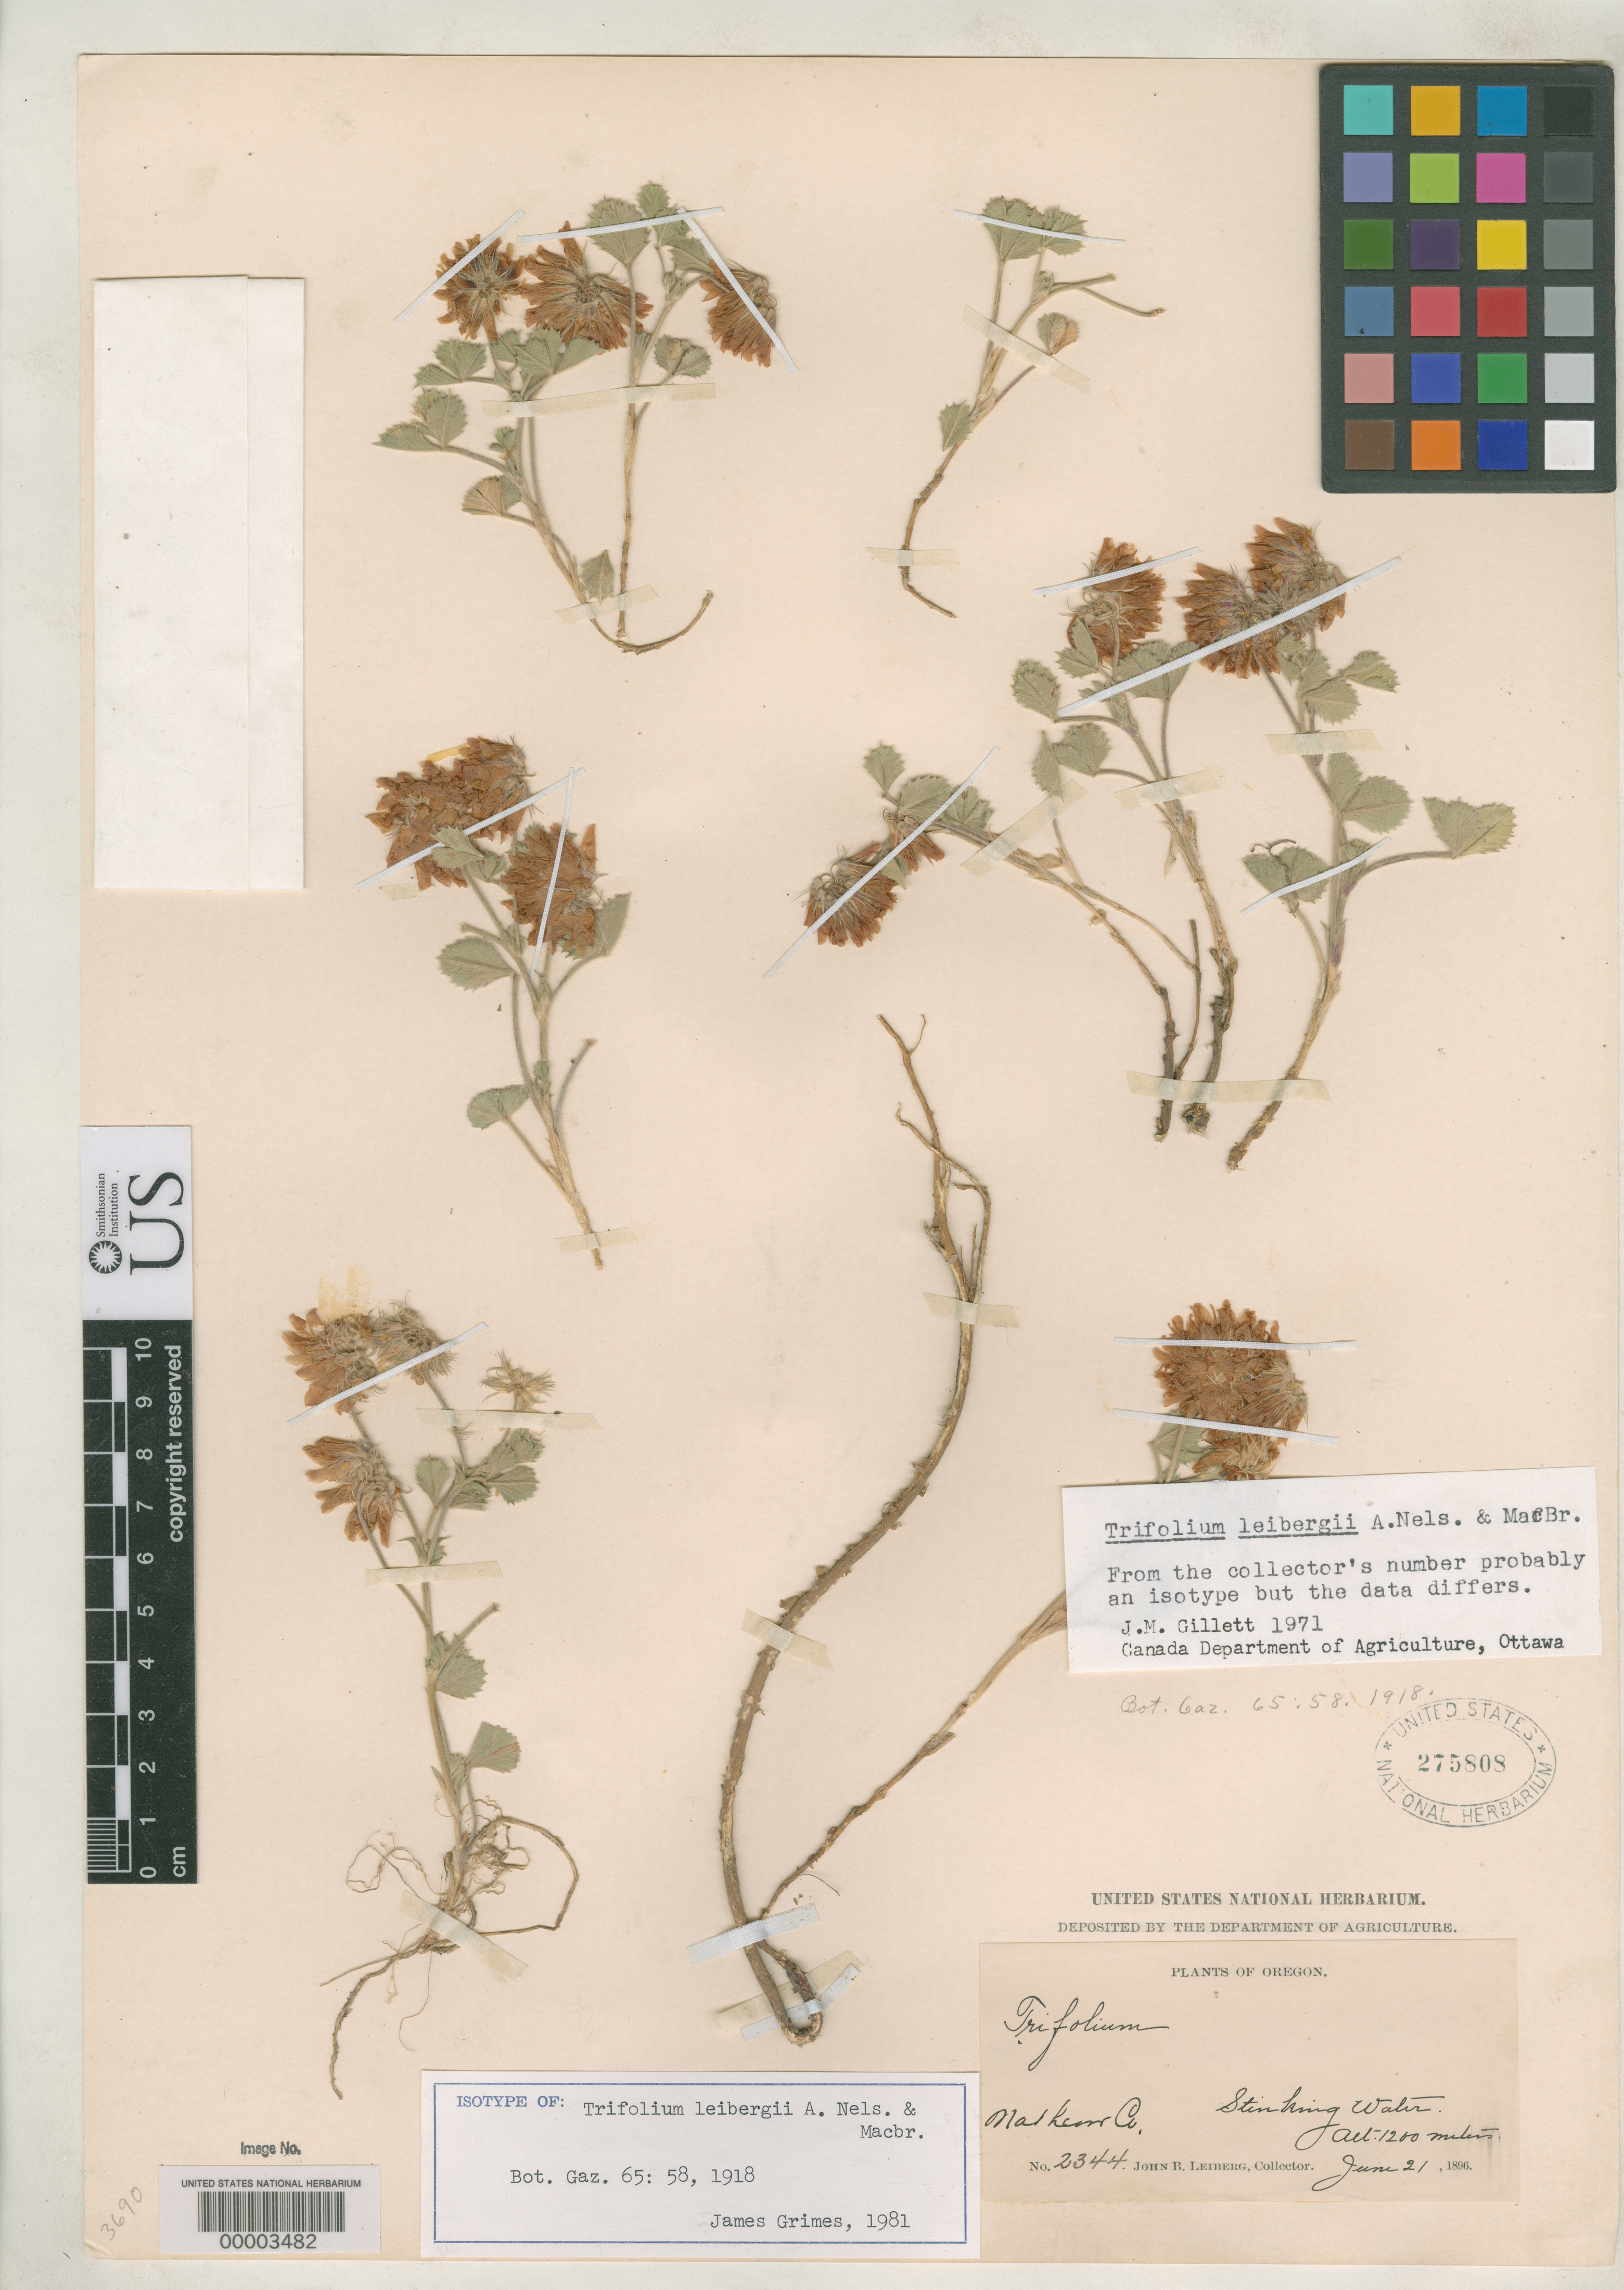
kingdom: Plantae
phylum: Tracheophyta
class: Magnoliopsida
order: Fabales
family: Fabaceae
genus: Trifolium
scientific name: Trifolium leibergii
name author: A. Nelson & J.F. Macbr.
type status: Isotype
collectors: J. Leiberg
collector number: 2344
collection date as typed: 21 Jun 1896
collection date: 1896-06-21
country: United States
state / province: Oregon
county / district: Malheur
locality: Stinking Water.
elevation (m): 1200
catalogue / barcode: US 275808